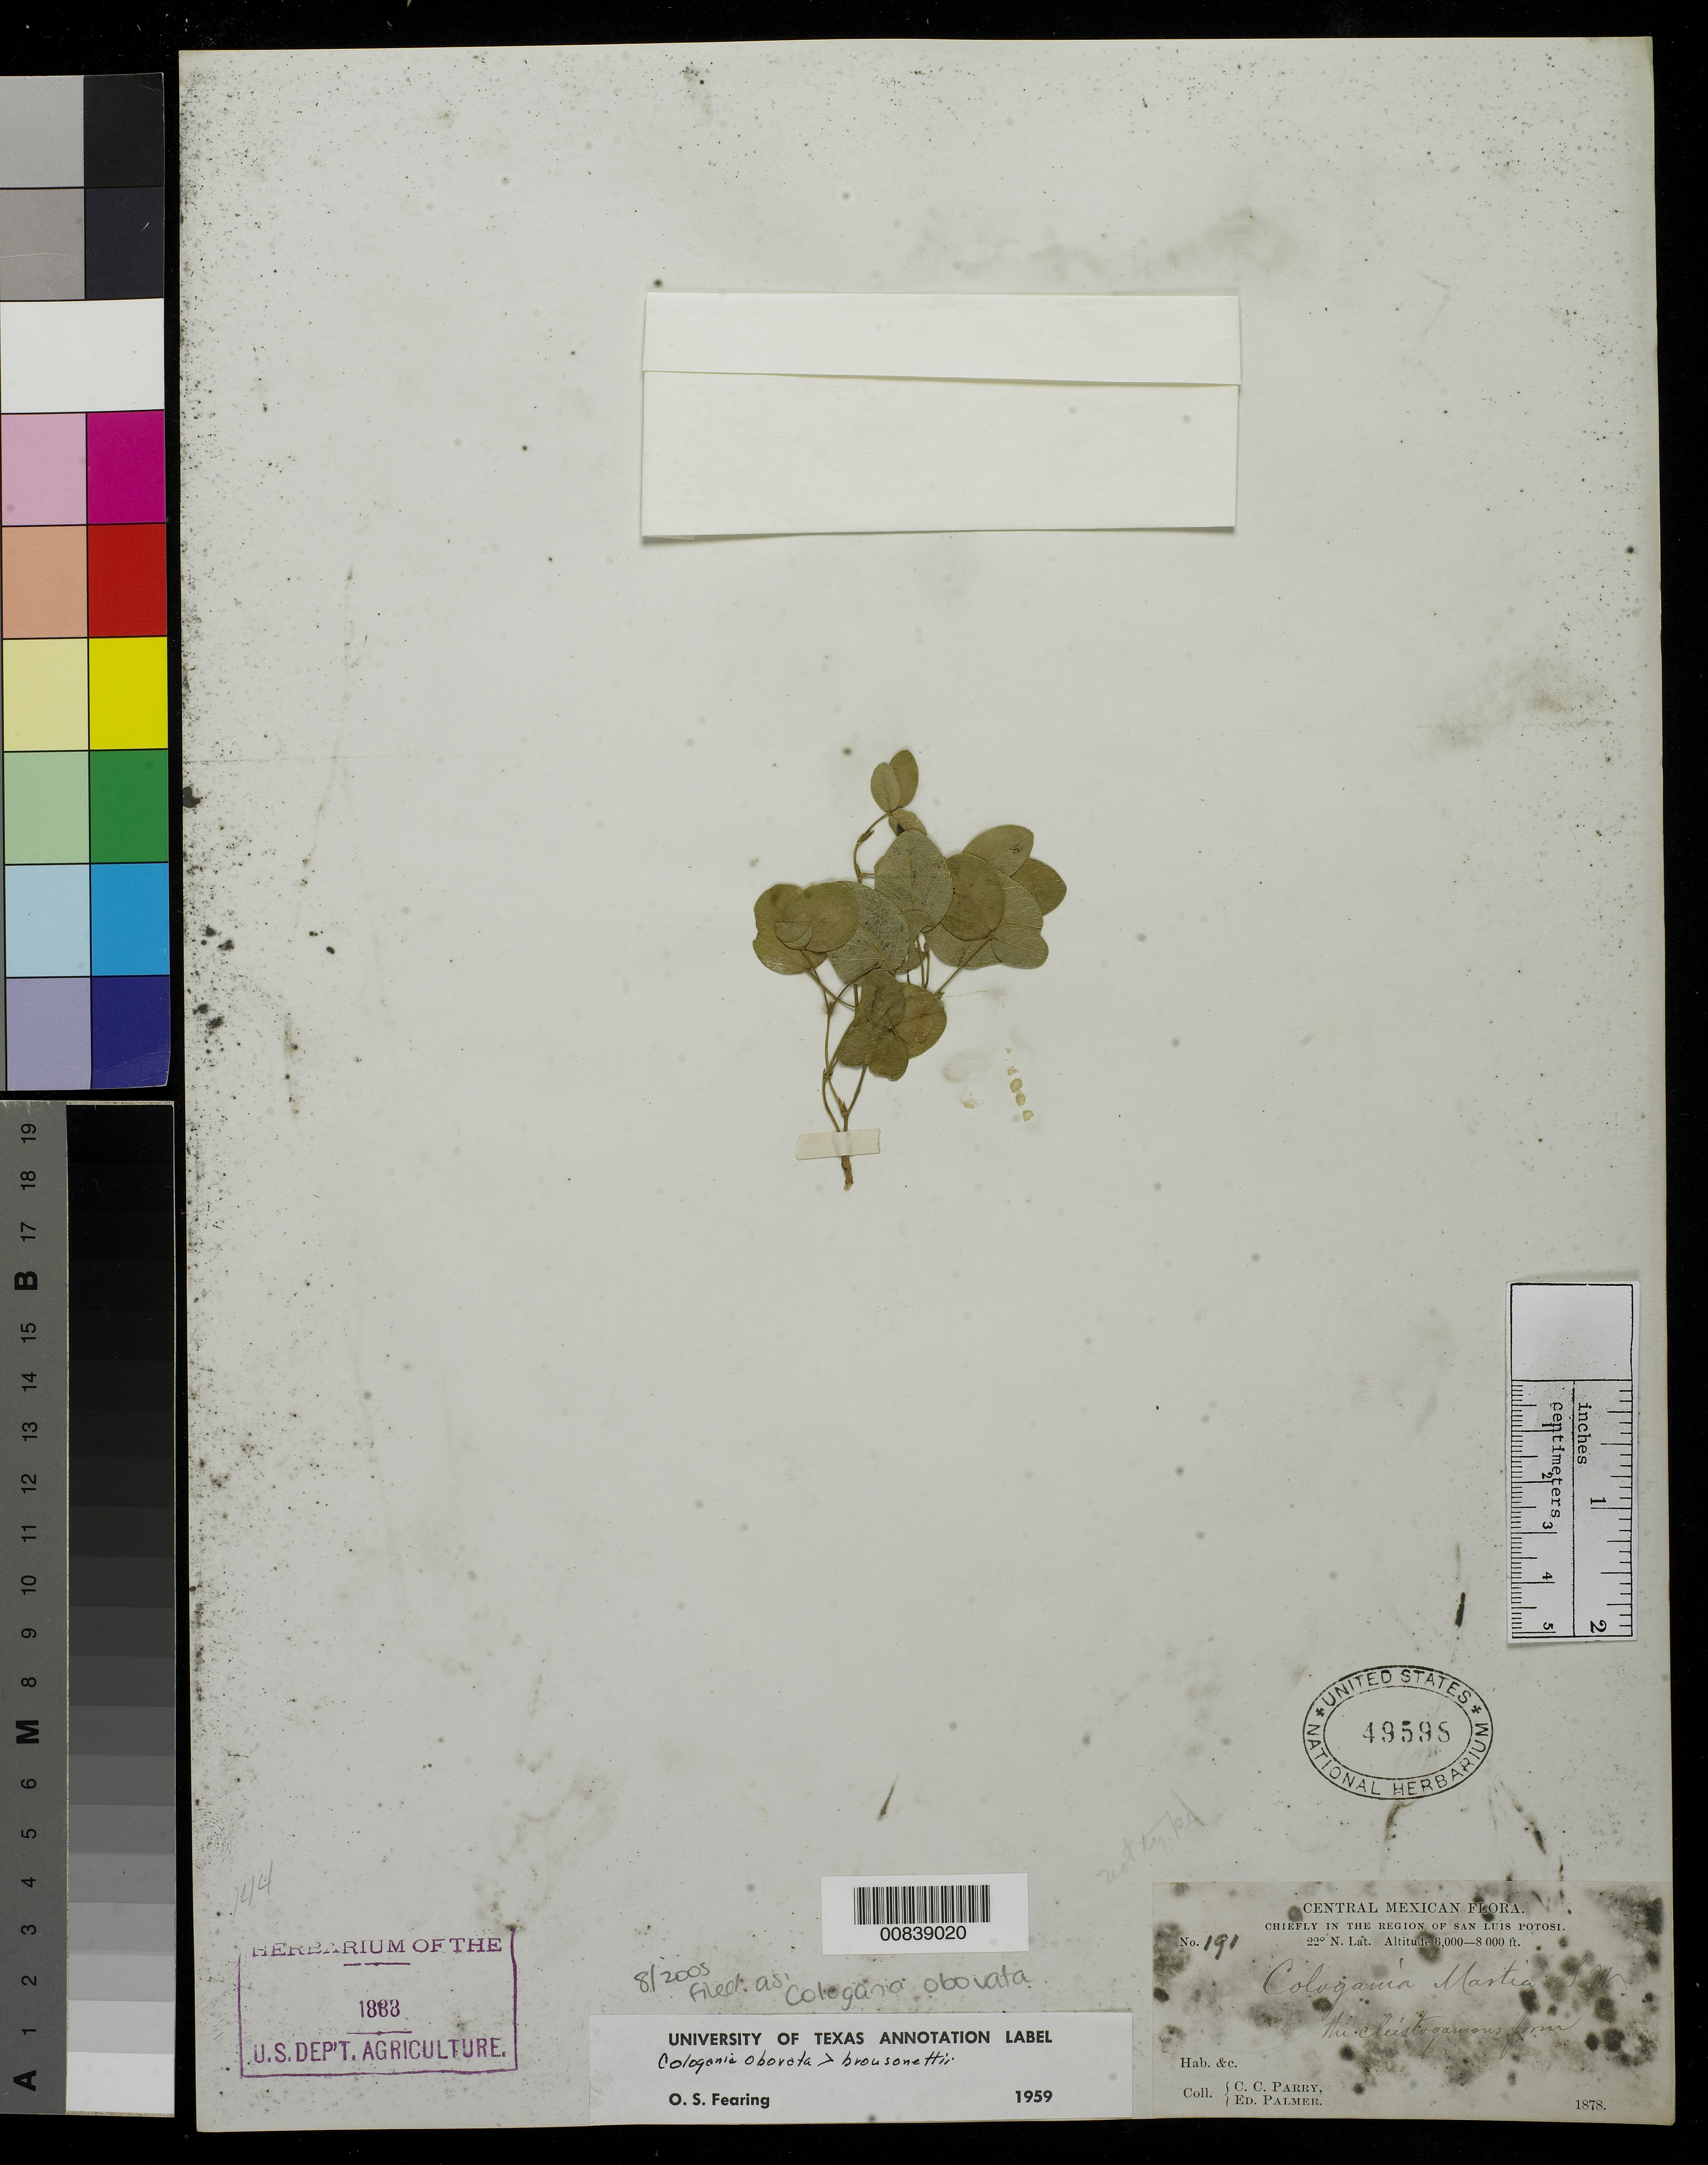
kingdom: Plantae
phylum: Tracheophyta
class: Magnoliopsida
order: Fabales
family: Fabaceae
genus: Cologania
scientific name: Cologania martia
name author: S. Watson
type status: Syntype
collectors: C. C. Parry & E. Palmer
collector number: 191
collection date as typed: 1878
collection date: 1878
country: Mexico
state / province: San Luis Potosí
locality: Chiefly in the region of San Luis Potosí.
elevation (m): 1829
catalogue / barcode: US 49598